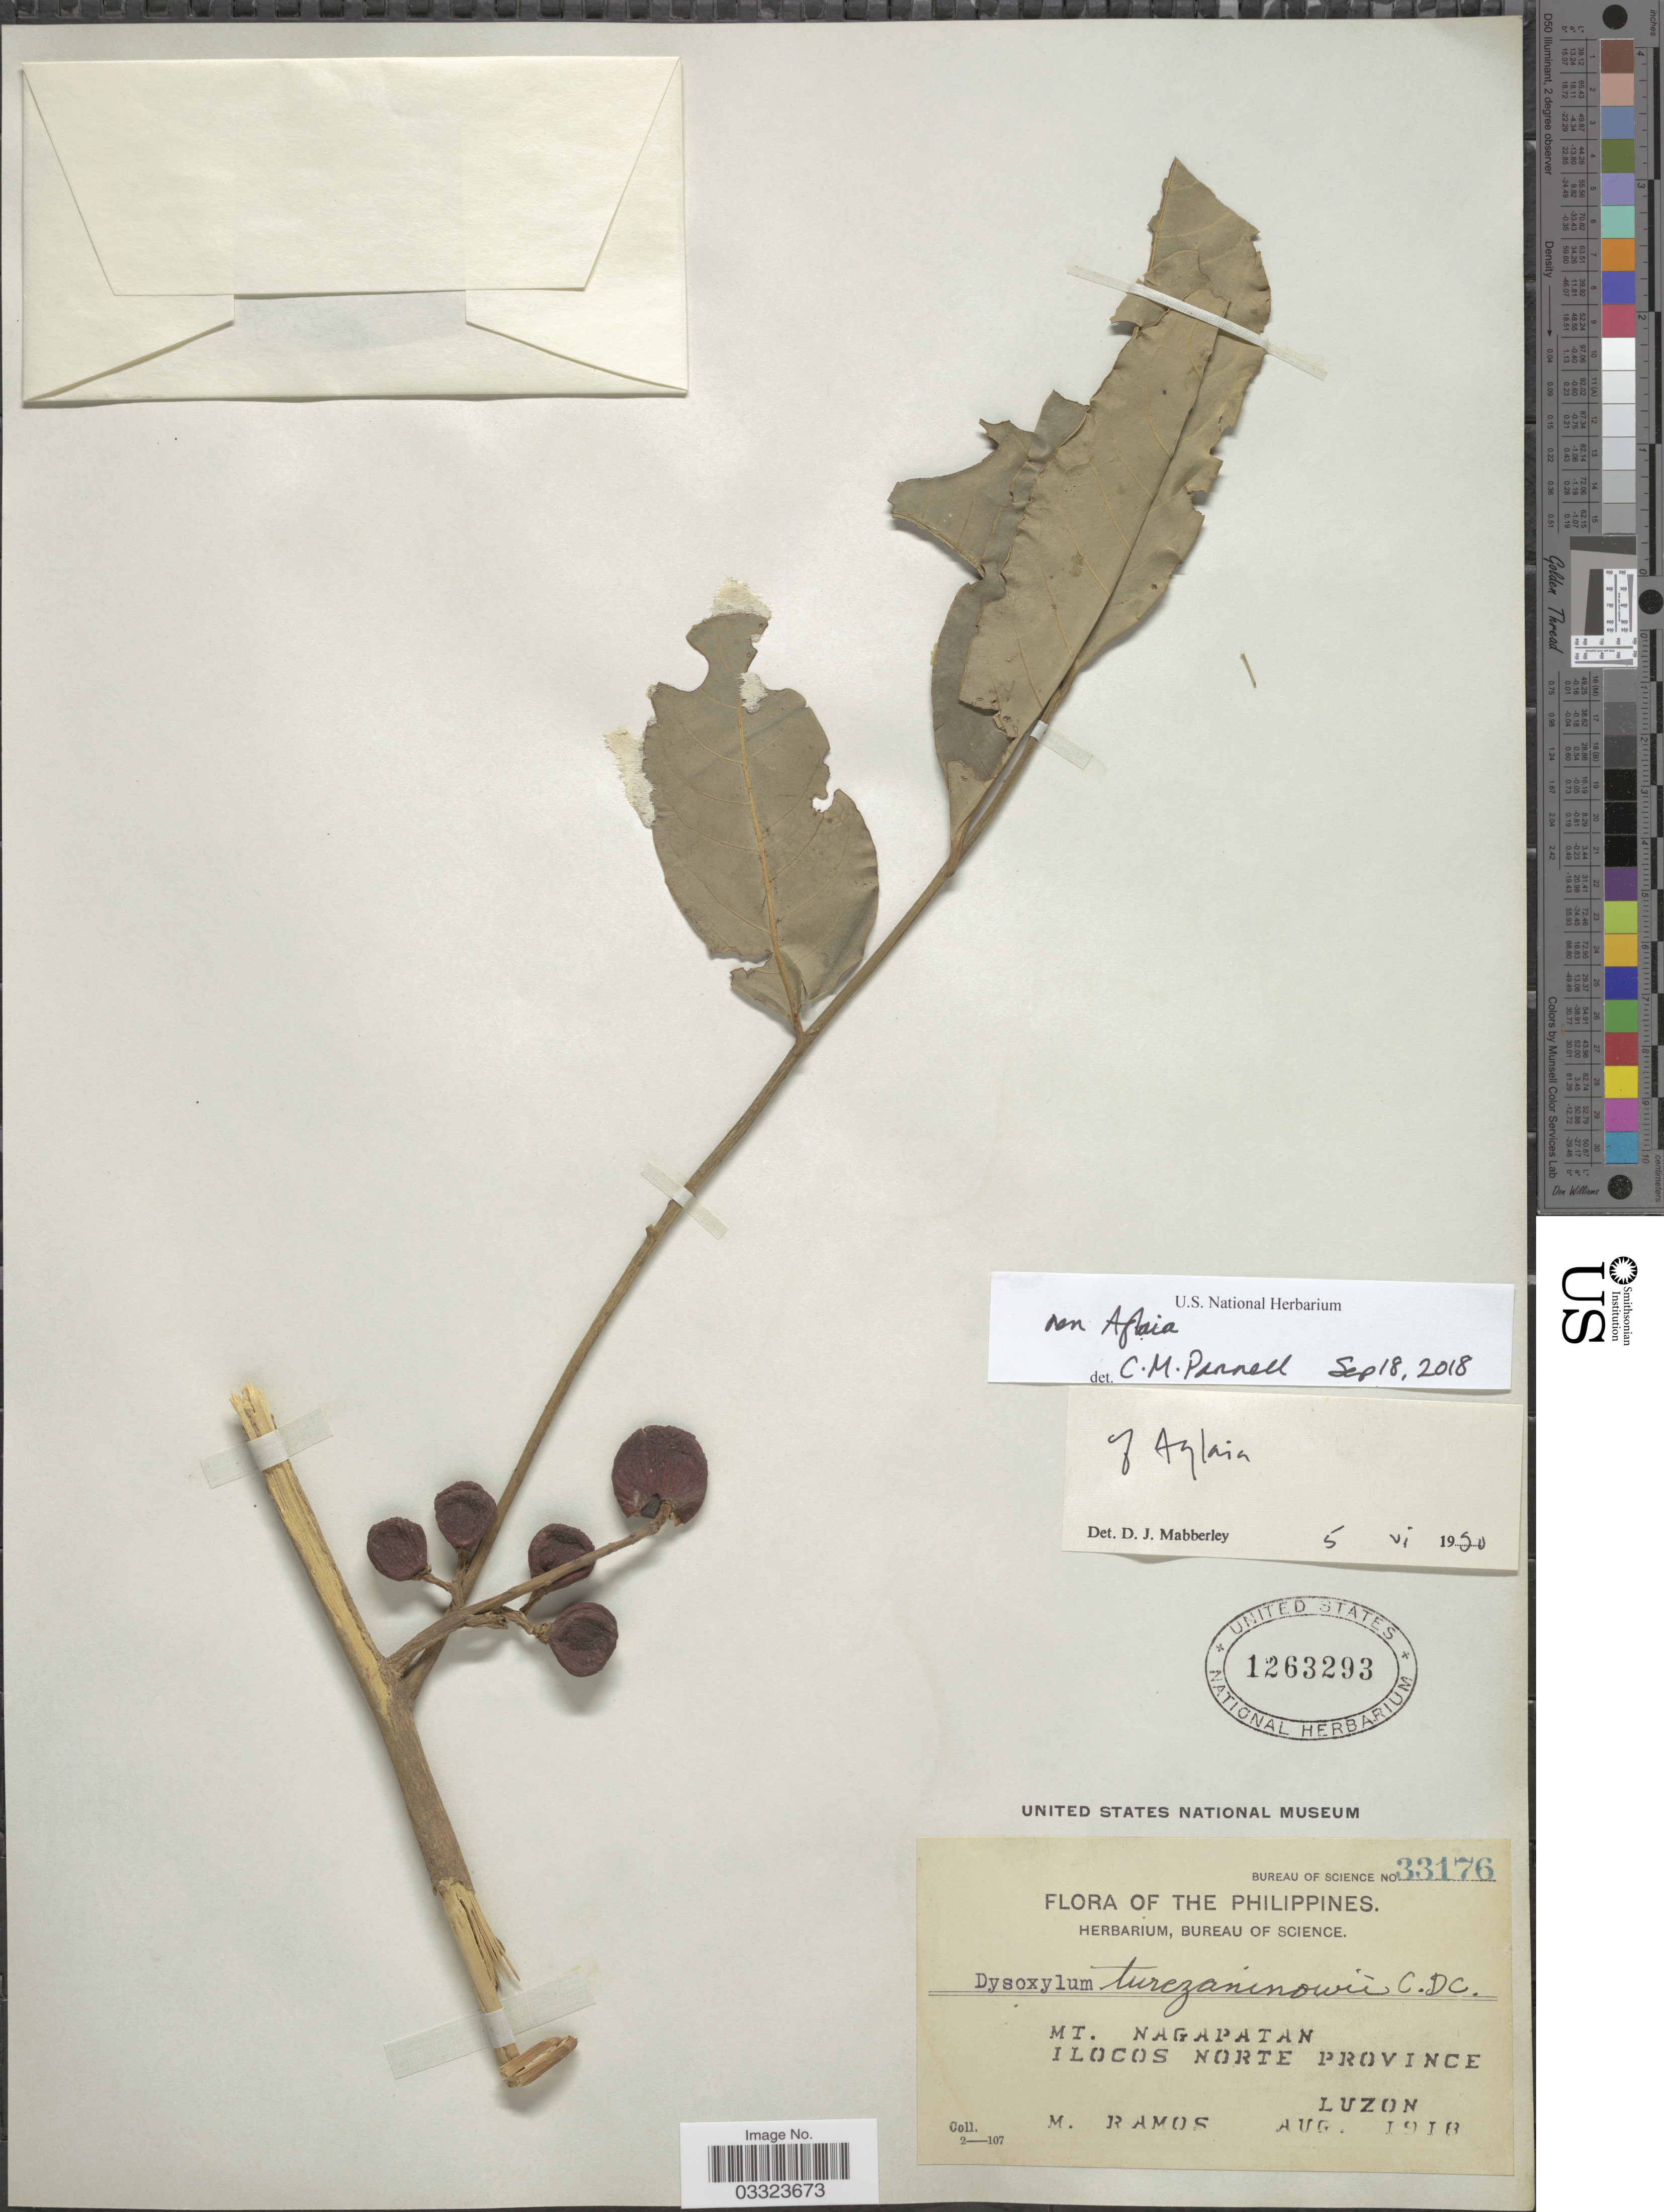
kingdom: Plantae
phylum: Tracheophyta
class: Magnoliopsida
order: Sapindales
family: Meliaceae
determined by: Pannell, C. M.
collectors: M. Ramos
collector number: Bureau of Science 33176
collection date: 1918-08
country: Philippines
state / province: Ilocos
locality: Mt. Nagapatan, Ilocos Norte Province. Luzon.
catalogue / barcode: US 1263293